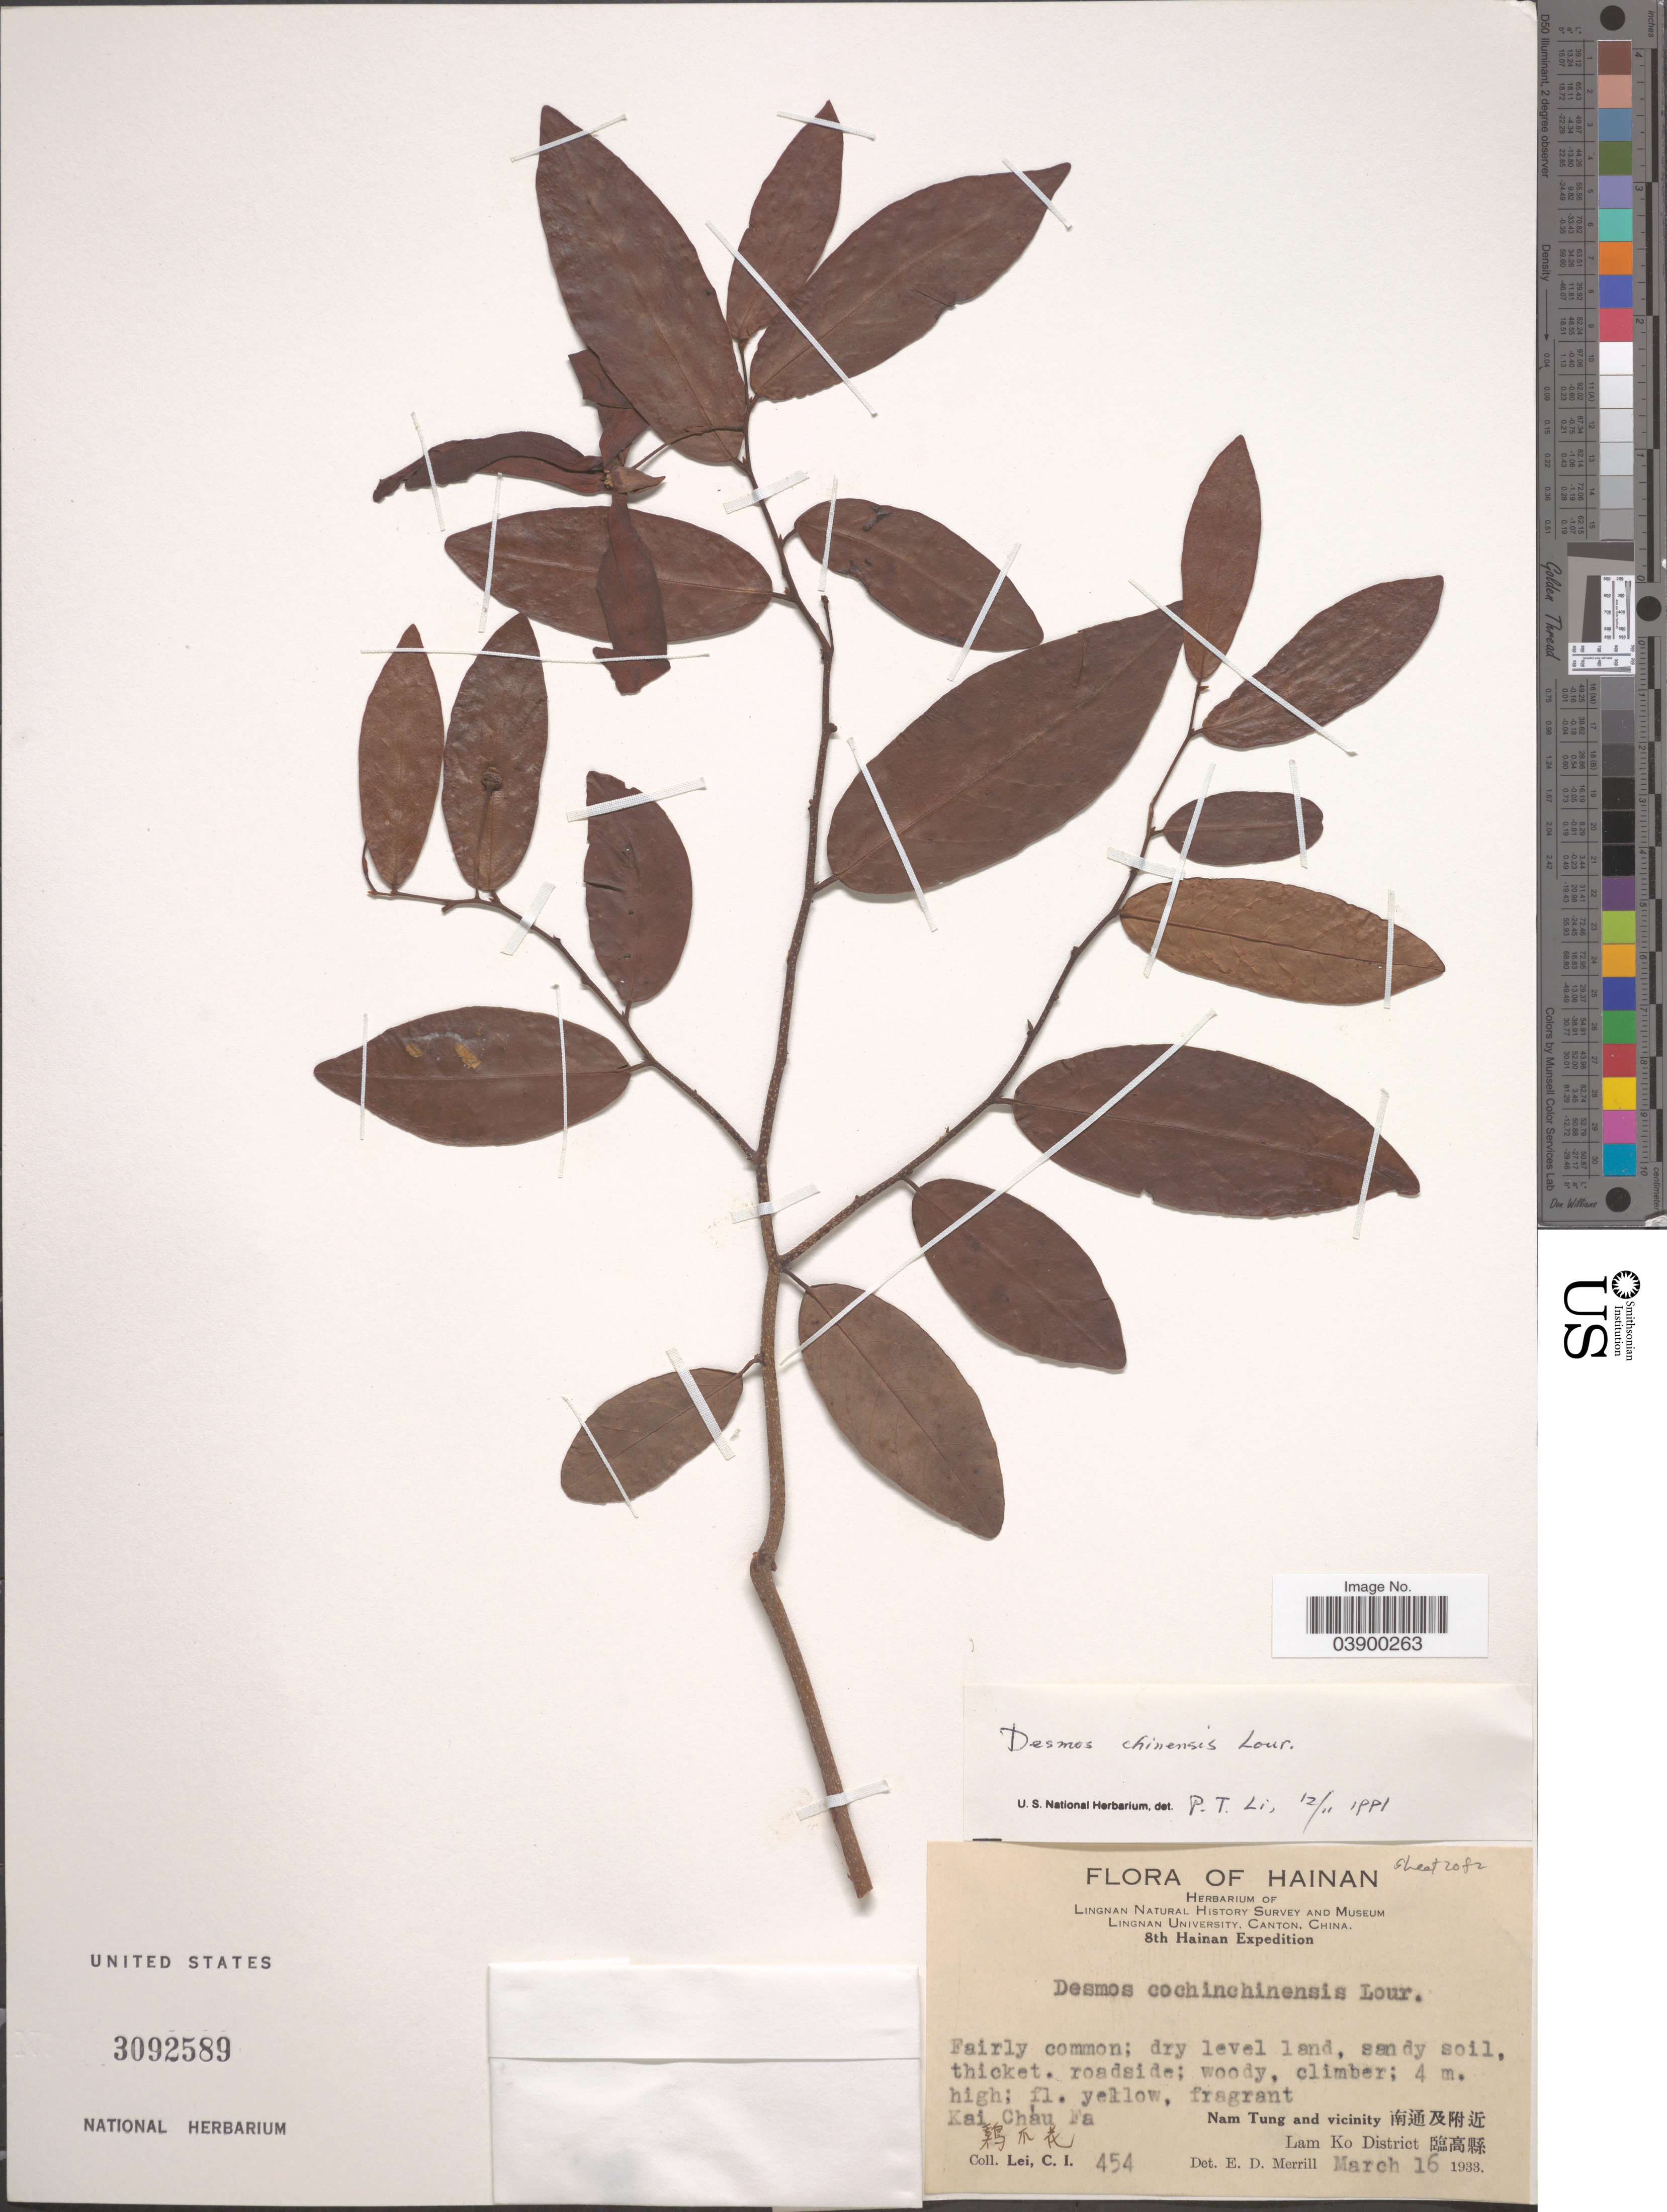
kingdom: Plantae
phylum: Tracheophyta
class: Magnoliopsida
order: Magnoliales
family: Annonaceae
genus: Desmos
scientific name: Desmos chinensis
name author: Lour.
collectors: C. I. Lei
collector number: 454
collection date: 1933-03-16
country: China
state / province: Hainan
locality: Kai Cháu Fa X. Nam Tung and vicinity X. Lam Ko District X.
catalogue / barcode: US 3092589